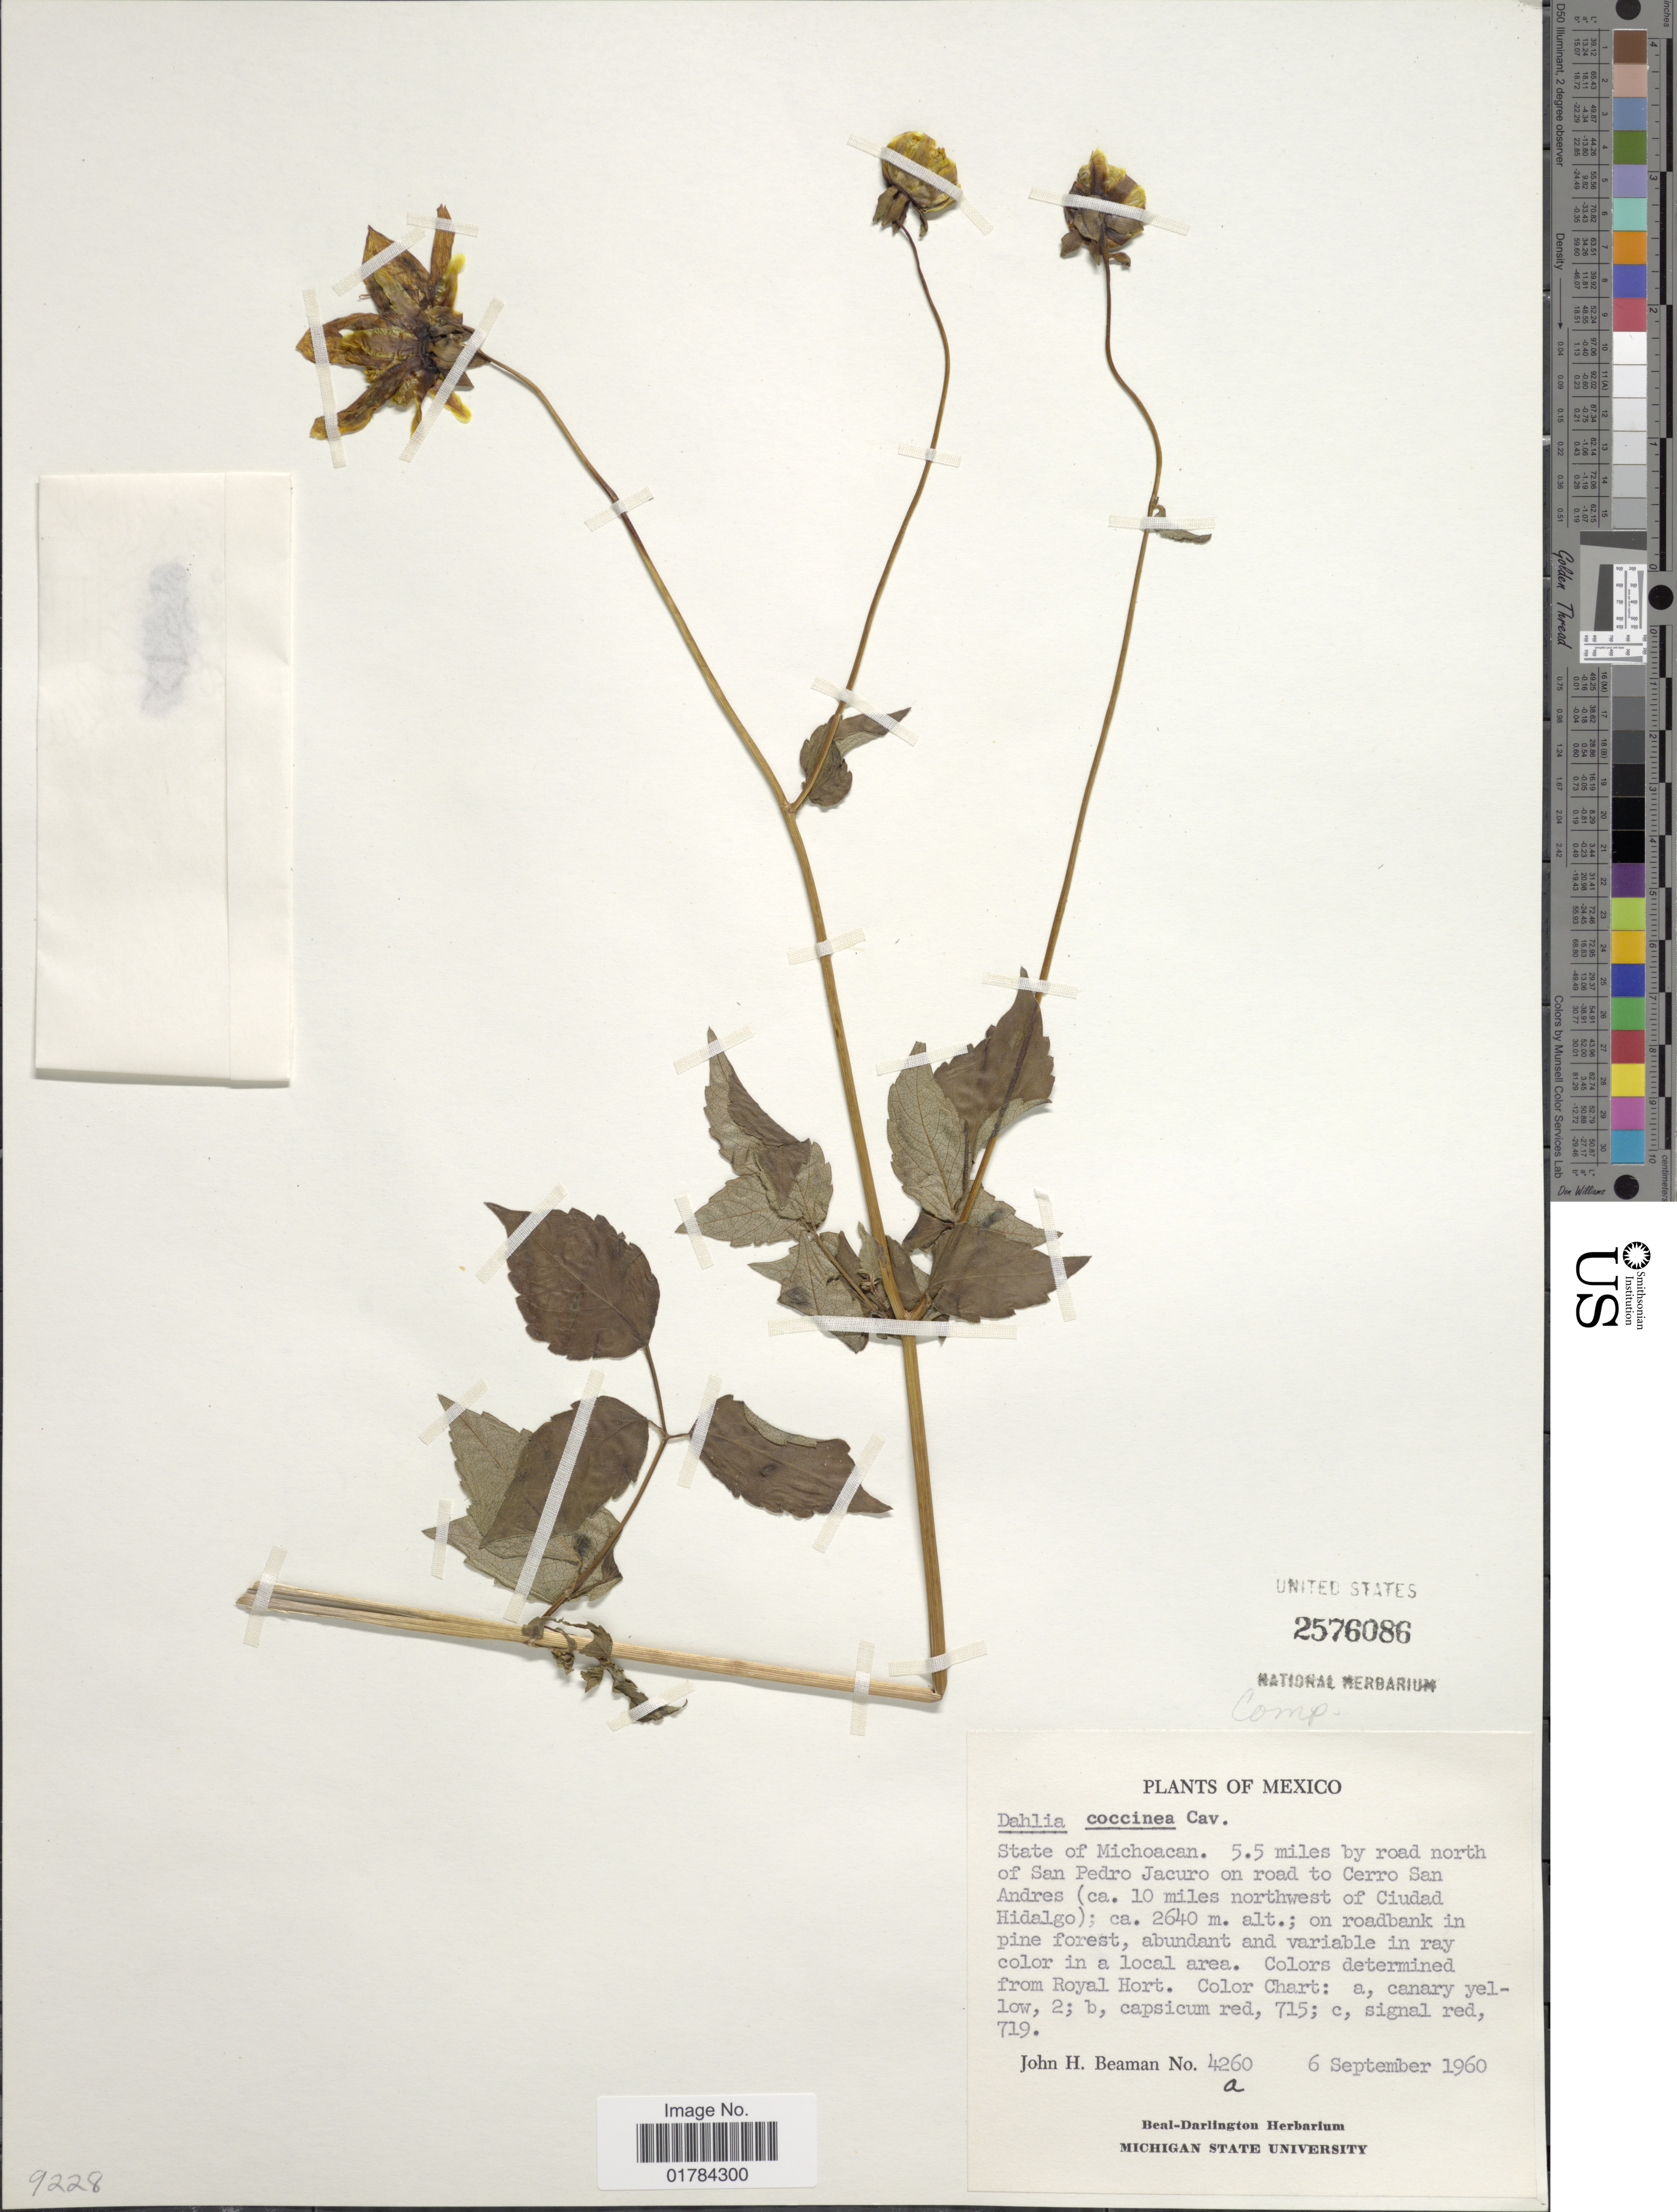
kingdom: Plantae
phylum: Tracheophyta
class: Magnoliopsida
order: Asterales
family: Asteraceae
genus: Dahlia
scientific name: Dahlia coccinea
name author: Cav.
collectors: J. H. Beaman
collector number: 4260a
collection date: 1960-09-06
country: Mexico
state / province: Michoacán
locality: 5.5 miles by road north of San Pedro Jacuro on road to Cerro San Andres (ca. 10 miles north west of Ciudad Hidalgo)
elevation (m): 2640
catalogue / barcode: US 2576086